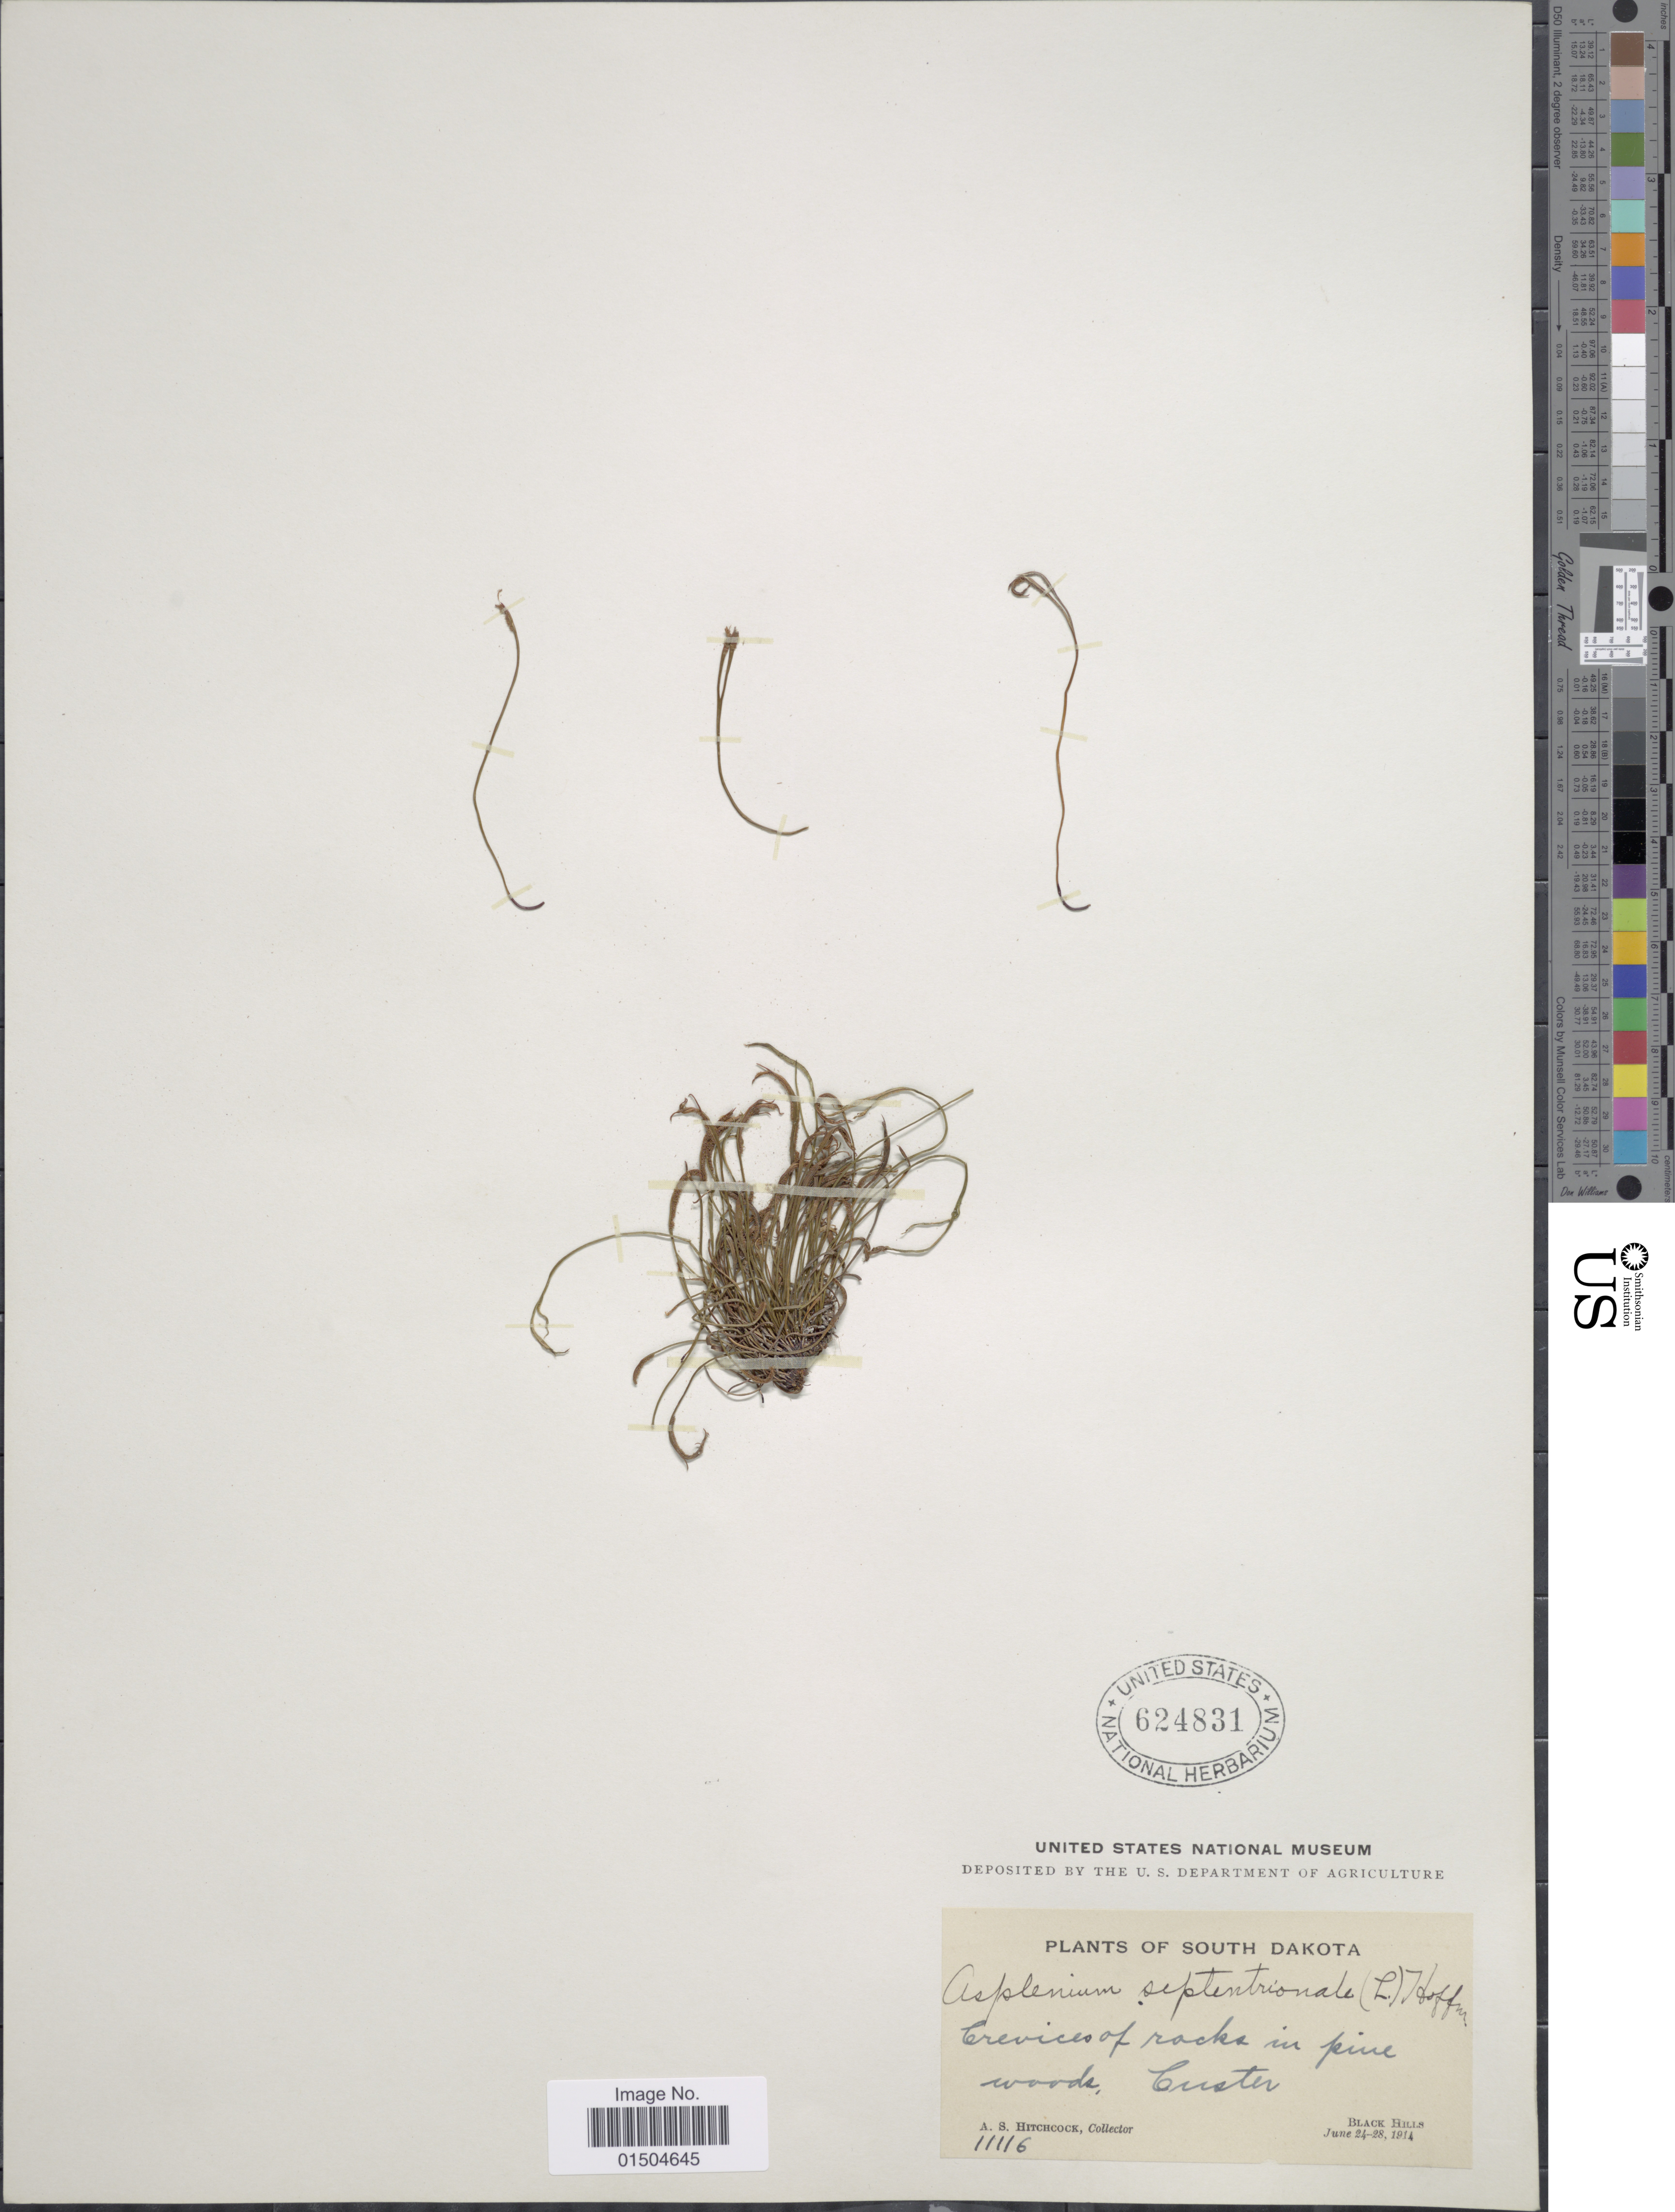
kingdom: Plantae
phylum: Tracheophyta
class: Polypodiopsida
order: Polypodiales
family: Aspleniaceae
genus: Asplenium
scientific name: Asplenium septentrionale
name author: (L.) Hoffm.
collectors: A. S. Hitchcock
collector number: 11116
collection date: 1914-06-24/1914-06-28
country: United States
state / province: South Dakota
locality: Crevices of rocks in pine woods. Custer. Black Hills.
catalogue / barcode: US 624831